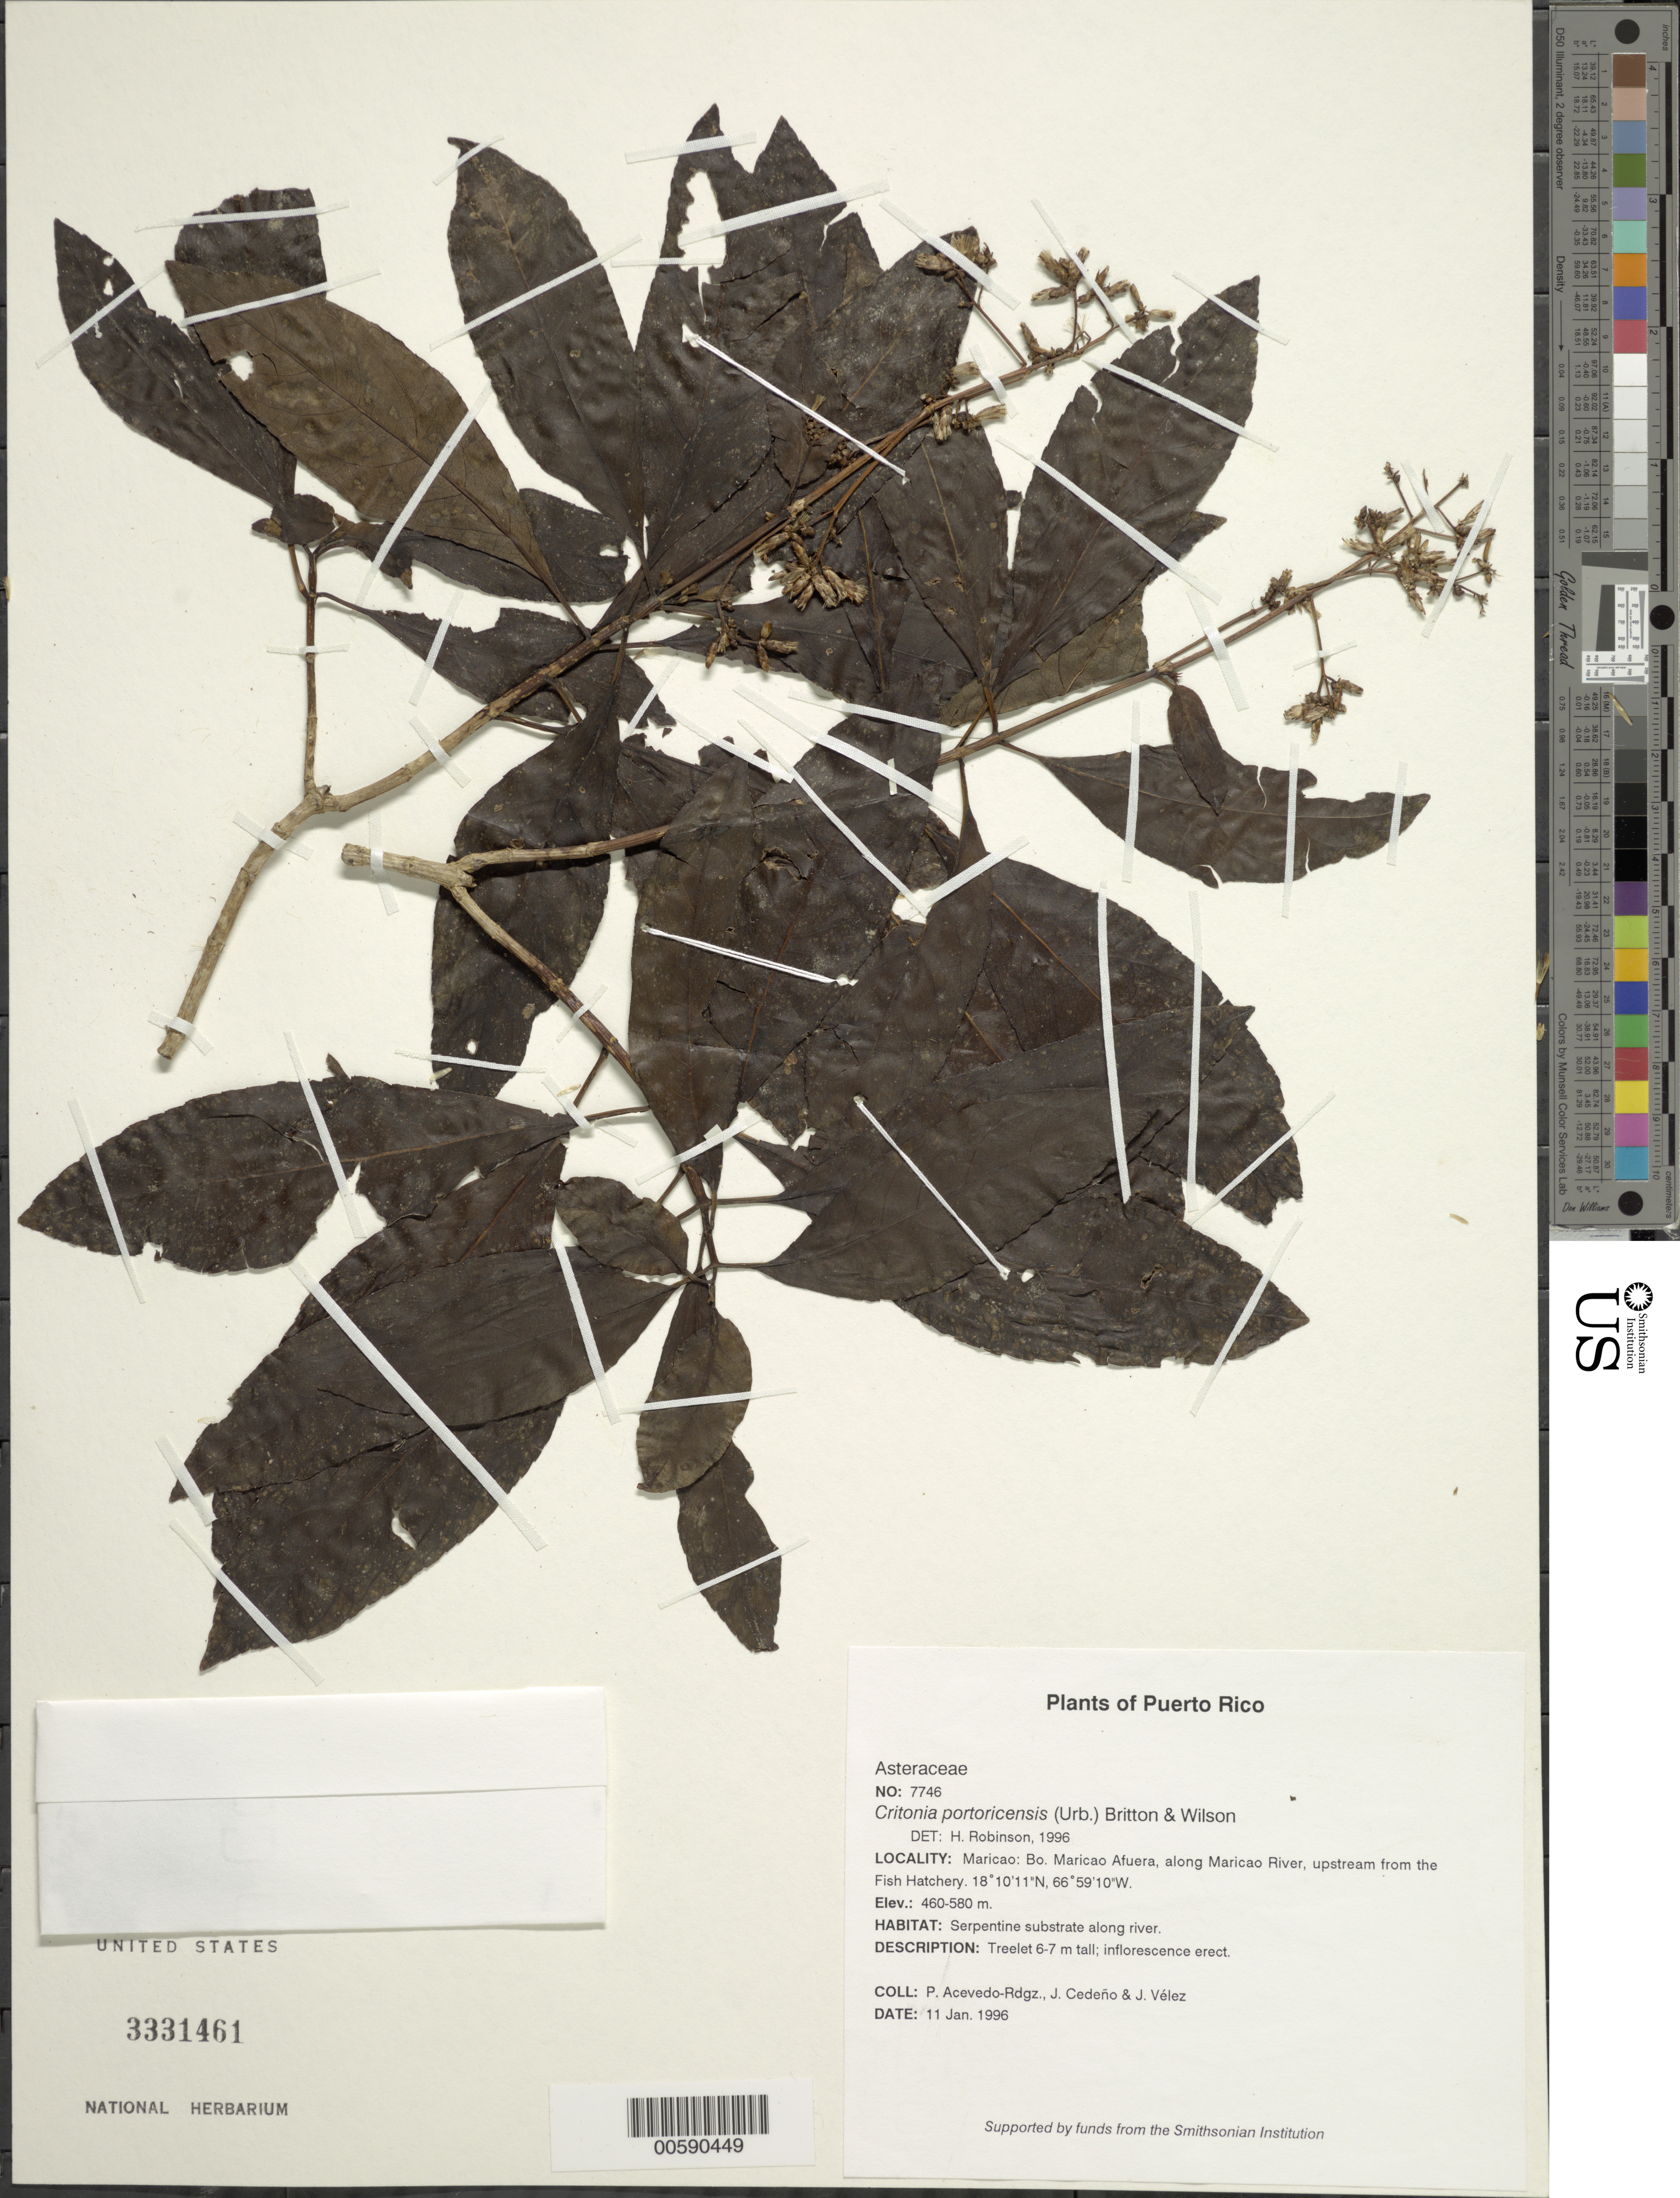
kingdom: Plantae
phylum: Tracheophyta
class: Magnoliopsida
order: Asterales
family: Asteraceae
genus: Critonia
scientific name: Critonia portoricensis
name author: (Urb.) Britton & P. Wilson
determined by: Robinson, Harold E., (US)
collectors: P. Acevedo-Rodr., J. A. Cedeño M. & J. Vélez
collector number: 7746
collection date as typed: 11 Jan 1996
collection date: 1996-01-11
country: Puerto Rico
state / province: Maricao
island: Puerto Rico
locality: Maricao: Bo. Maricao Afuera, along Maricao River, upstream from the Fish Hatchery.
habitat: Serpentine substrate along river.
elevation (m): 460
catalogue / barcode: US 3331461